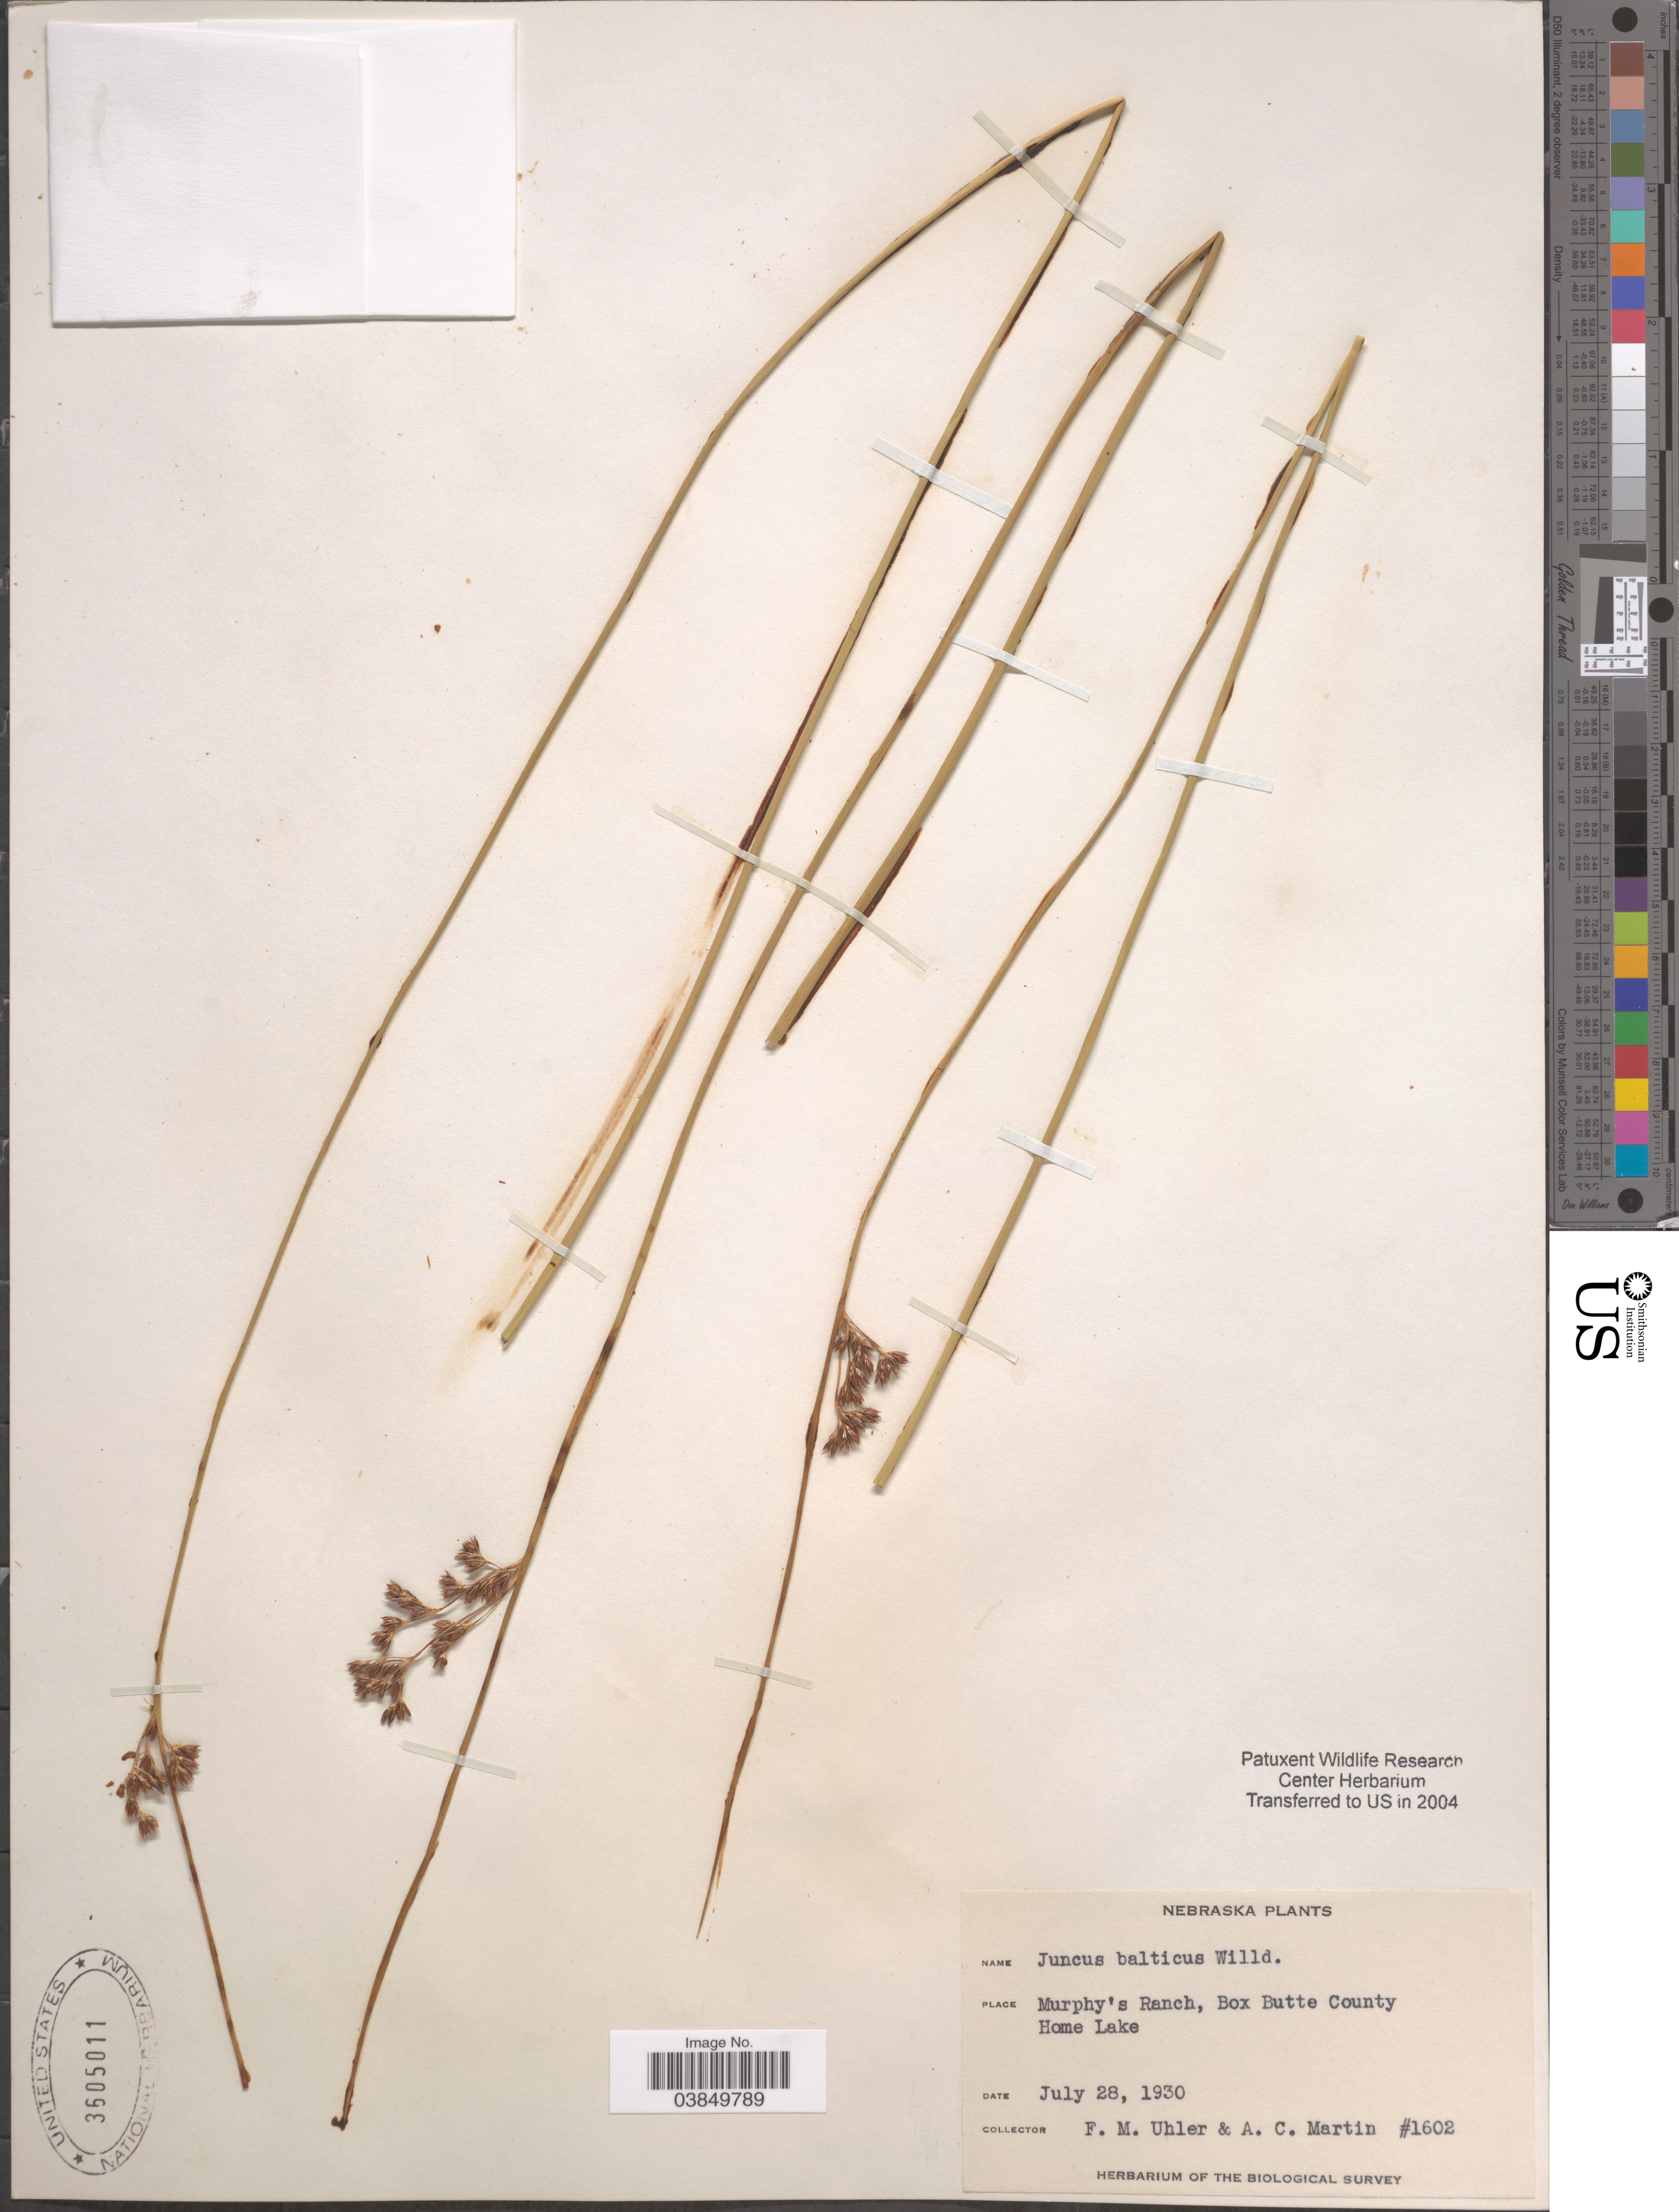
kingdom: Plantae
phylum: Tracheophyta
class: Liliopsida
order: Poales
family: Juncaceae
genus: Juncus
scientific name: Juncus balticus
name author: Willd.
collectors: F. M. Uhler & A. C. Martin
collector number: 1602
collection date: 1930-07-28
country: United States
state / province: Nebraska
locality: Murphy's Ranch, Box Butte County. Home Lake.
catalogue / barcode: US 3605011